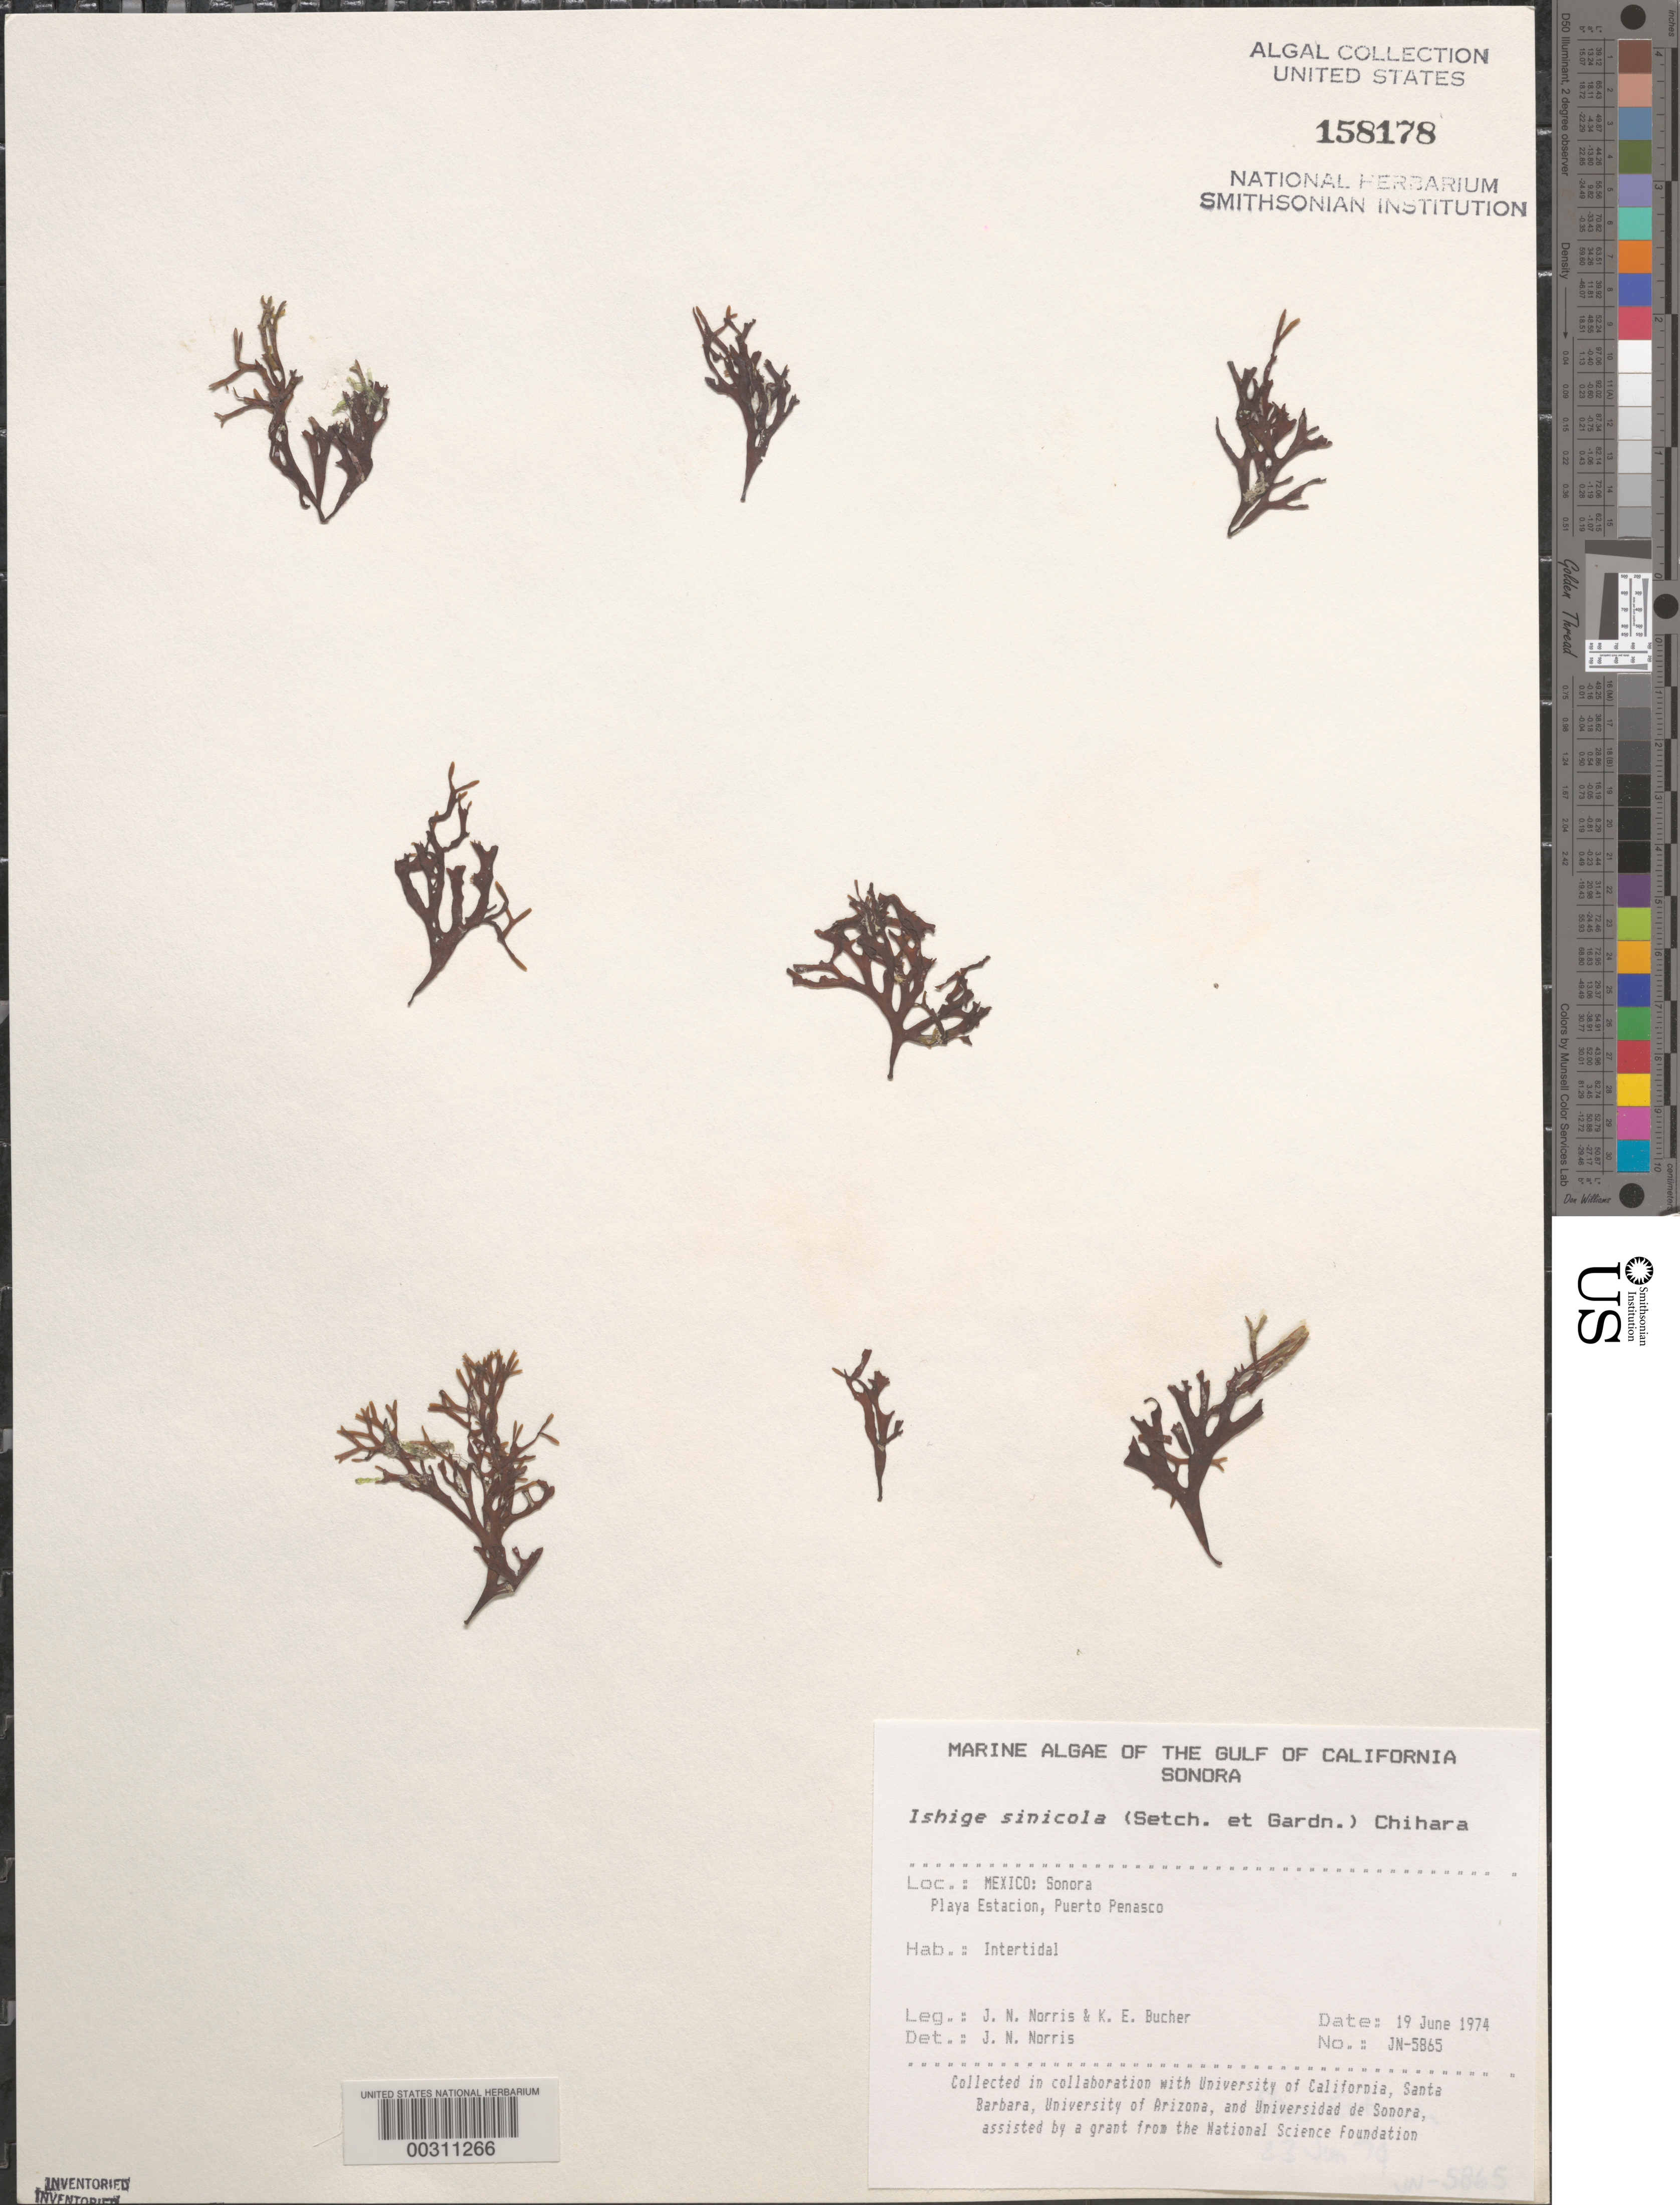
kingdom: Chromista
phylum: Ochrophyta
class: Phaeophyceae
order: Ishigeales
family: Ishigeaceae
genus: Ishige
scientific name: Ishige sinicola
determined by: Norris, James N.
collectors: J. N. Norris & K. E. Bucher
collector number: JN-5865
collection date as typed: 19 Jun 1974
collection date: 1974-06-19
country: Mexico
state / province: Sonora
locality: Playa Estacion, Puerto Penasco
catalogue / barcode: US 158178